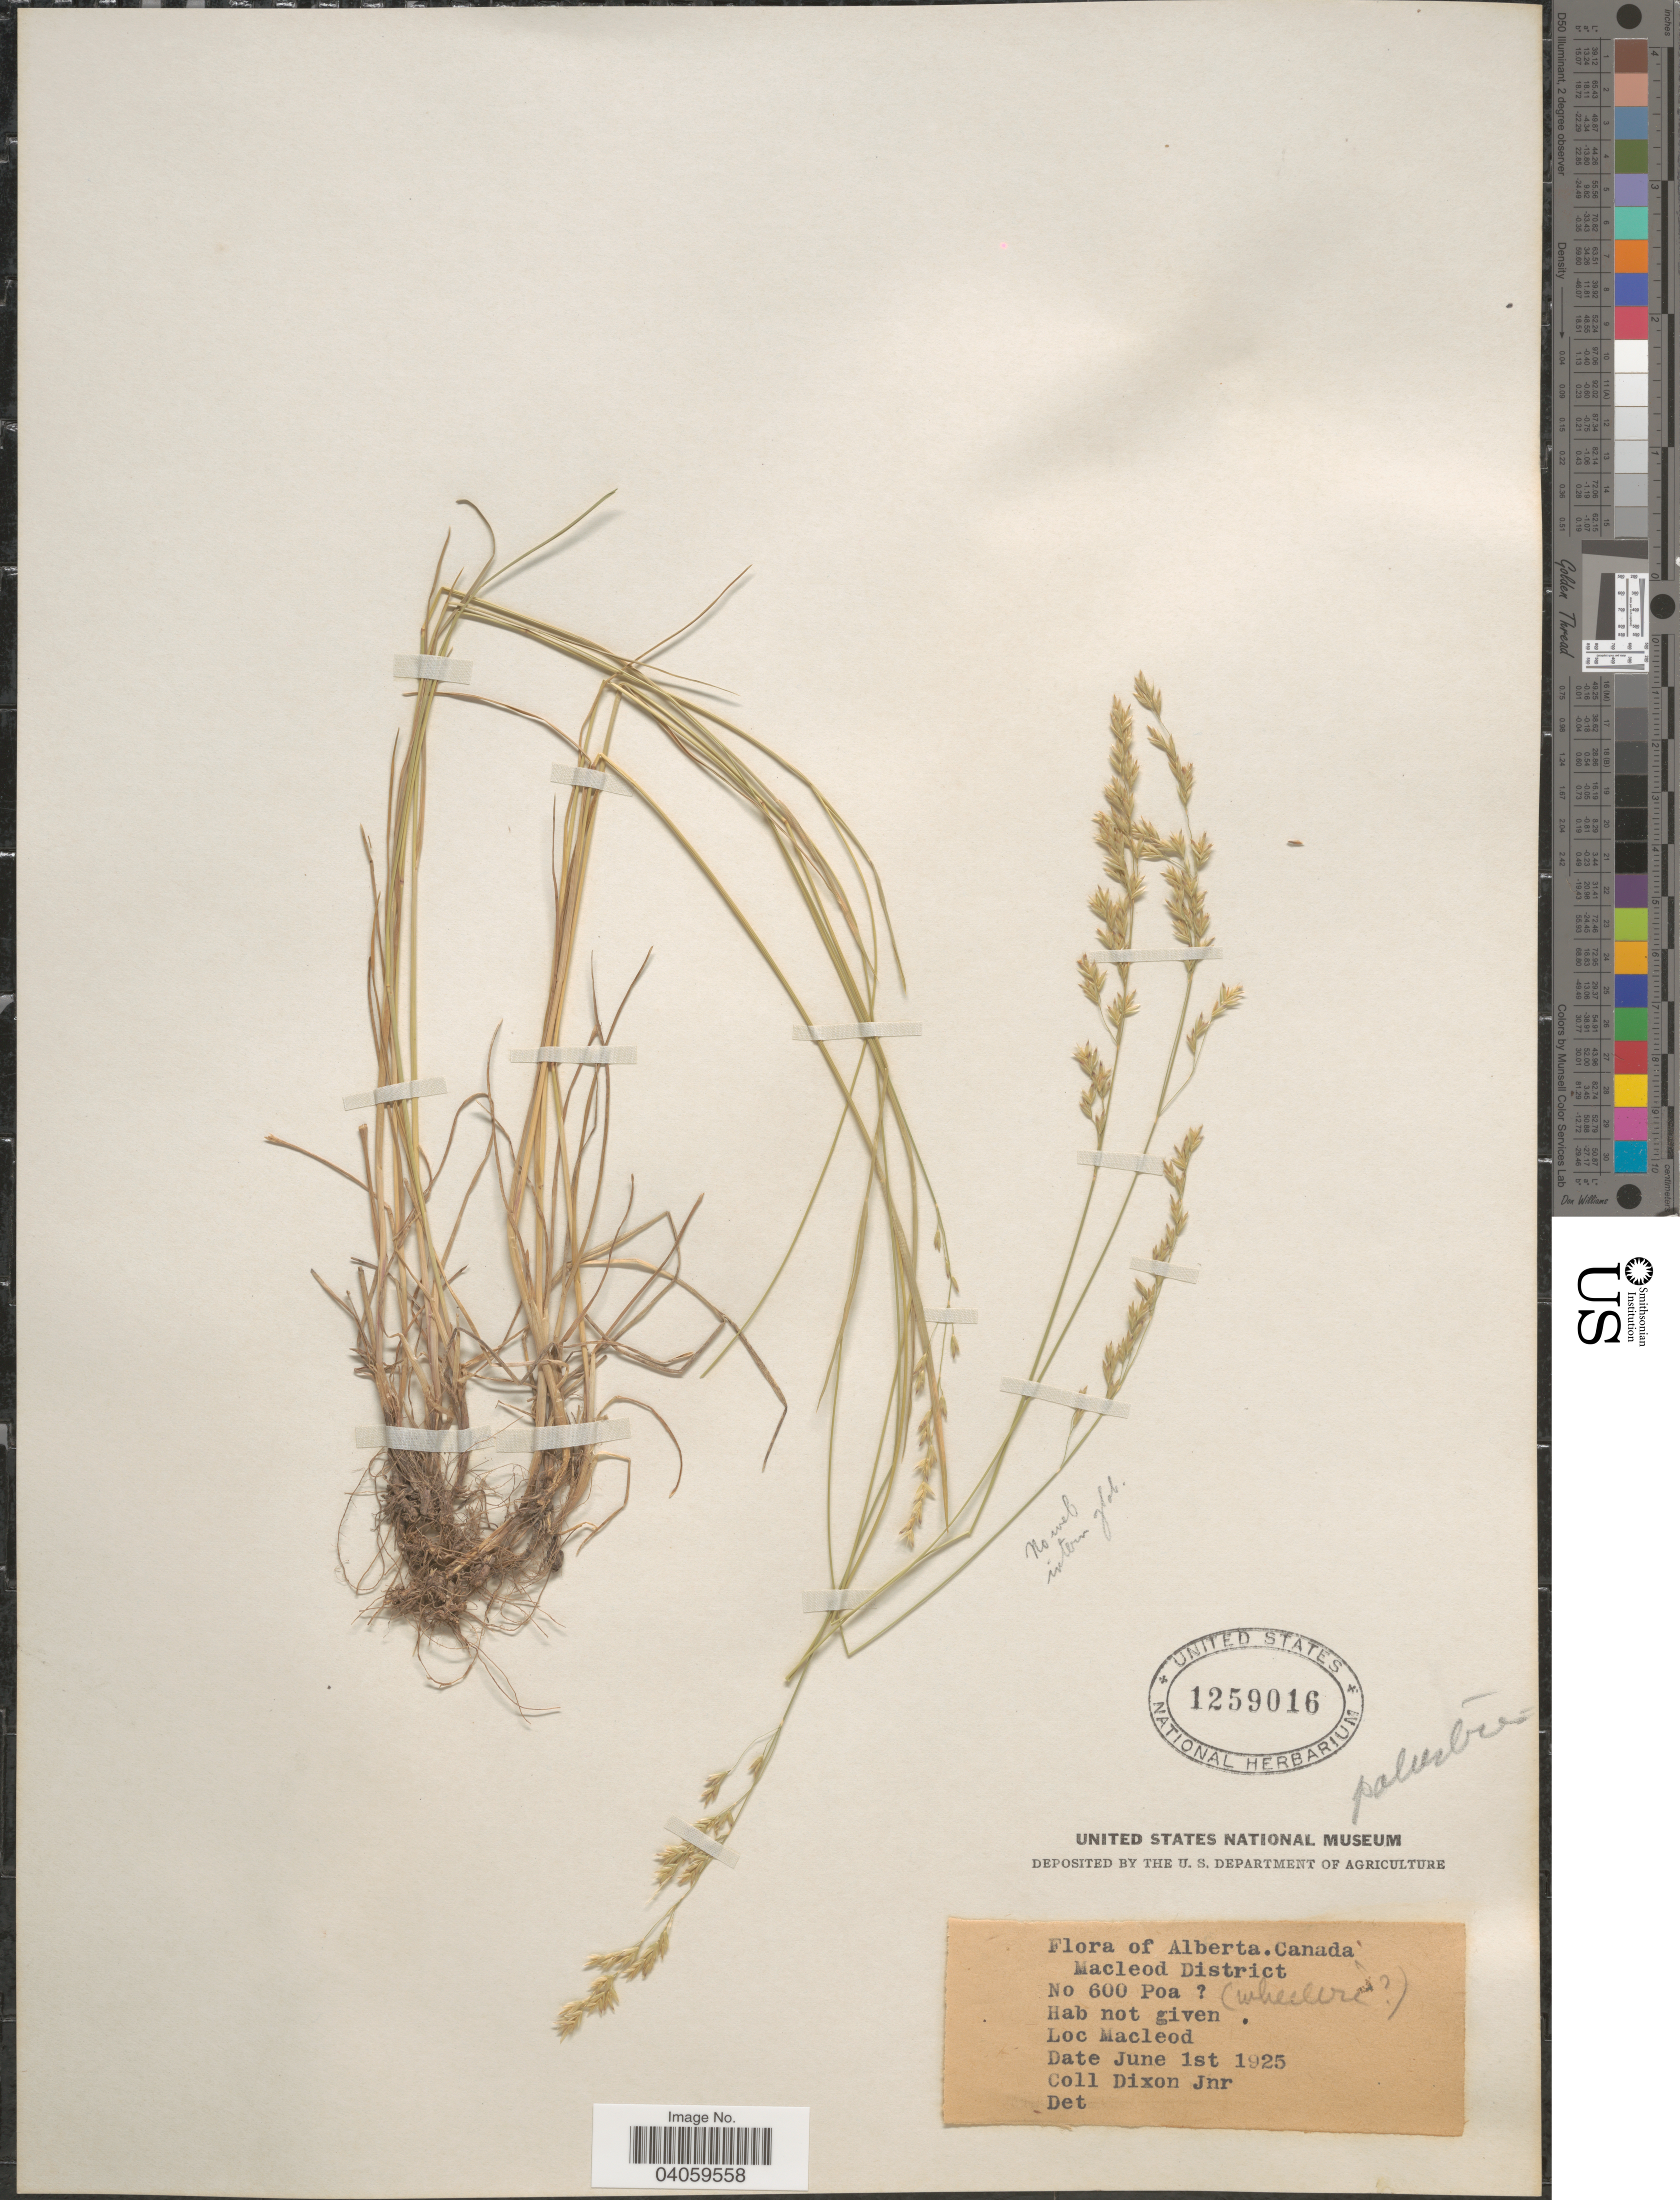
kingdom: Plantae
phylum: Tracheophyta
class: Liliopsida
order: Poales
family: Poaceae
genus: Poa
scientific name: Poa interior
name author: Rydb.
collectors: J. Dixon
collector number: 600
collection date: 1925-06-01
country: Canada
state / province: Alberta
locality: Macleod District. Macleod.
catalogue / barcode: US 1259016